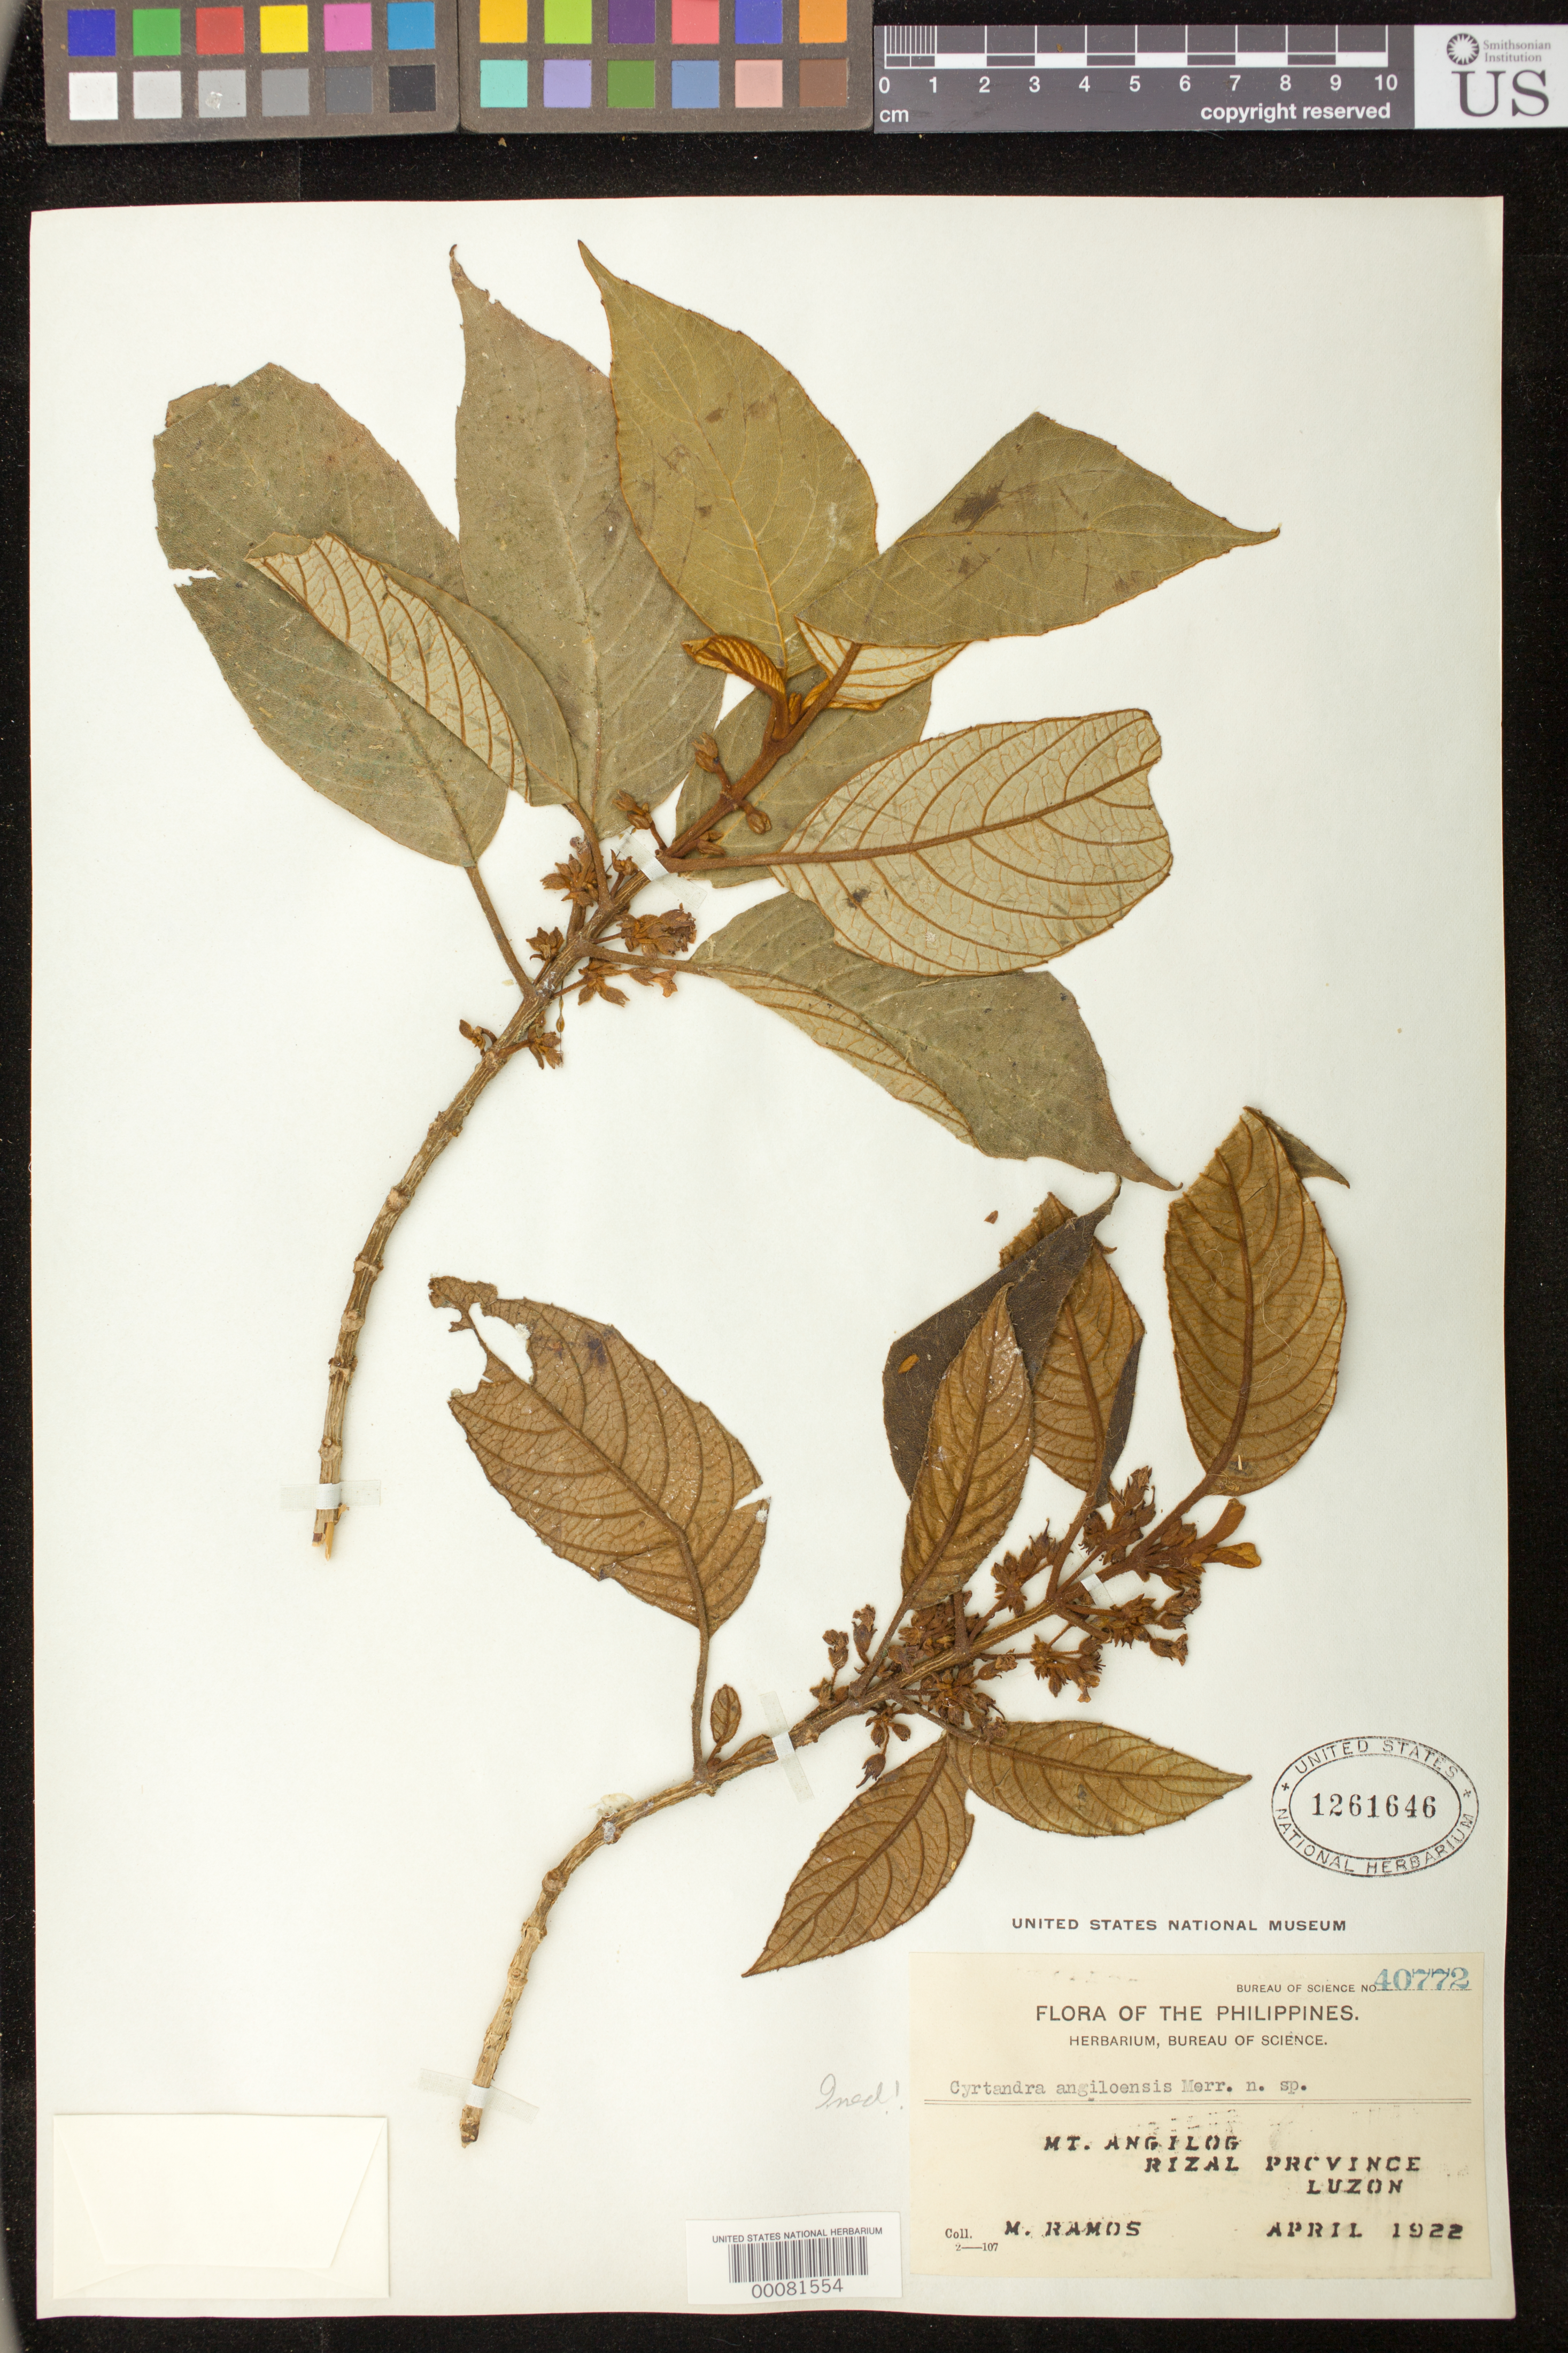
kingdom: Plantae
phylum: Tracheophyta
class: Magnoliopsida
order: Lamiales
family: Gesneriaceae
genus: Cyrtandra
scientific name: Cyrtandra sp.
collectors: M. Ramos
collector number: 40772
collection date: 1922-04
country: Philippines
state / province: Calabarzon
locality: Mt. Angilog, Rizal Province, Luzon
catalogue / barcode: US 1261646